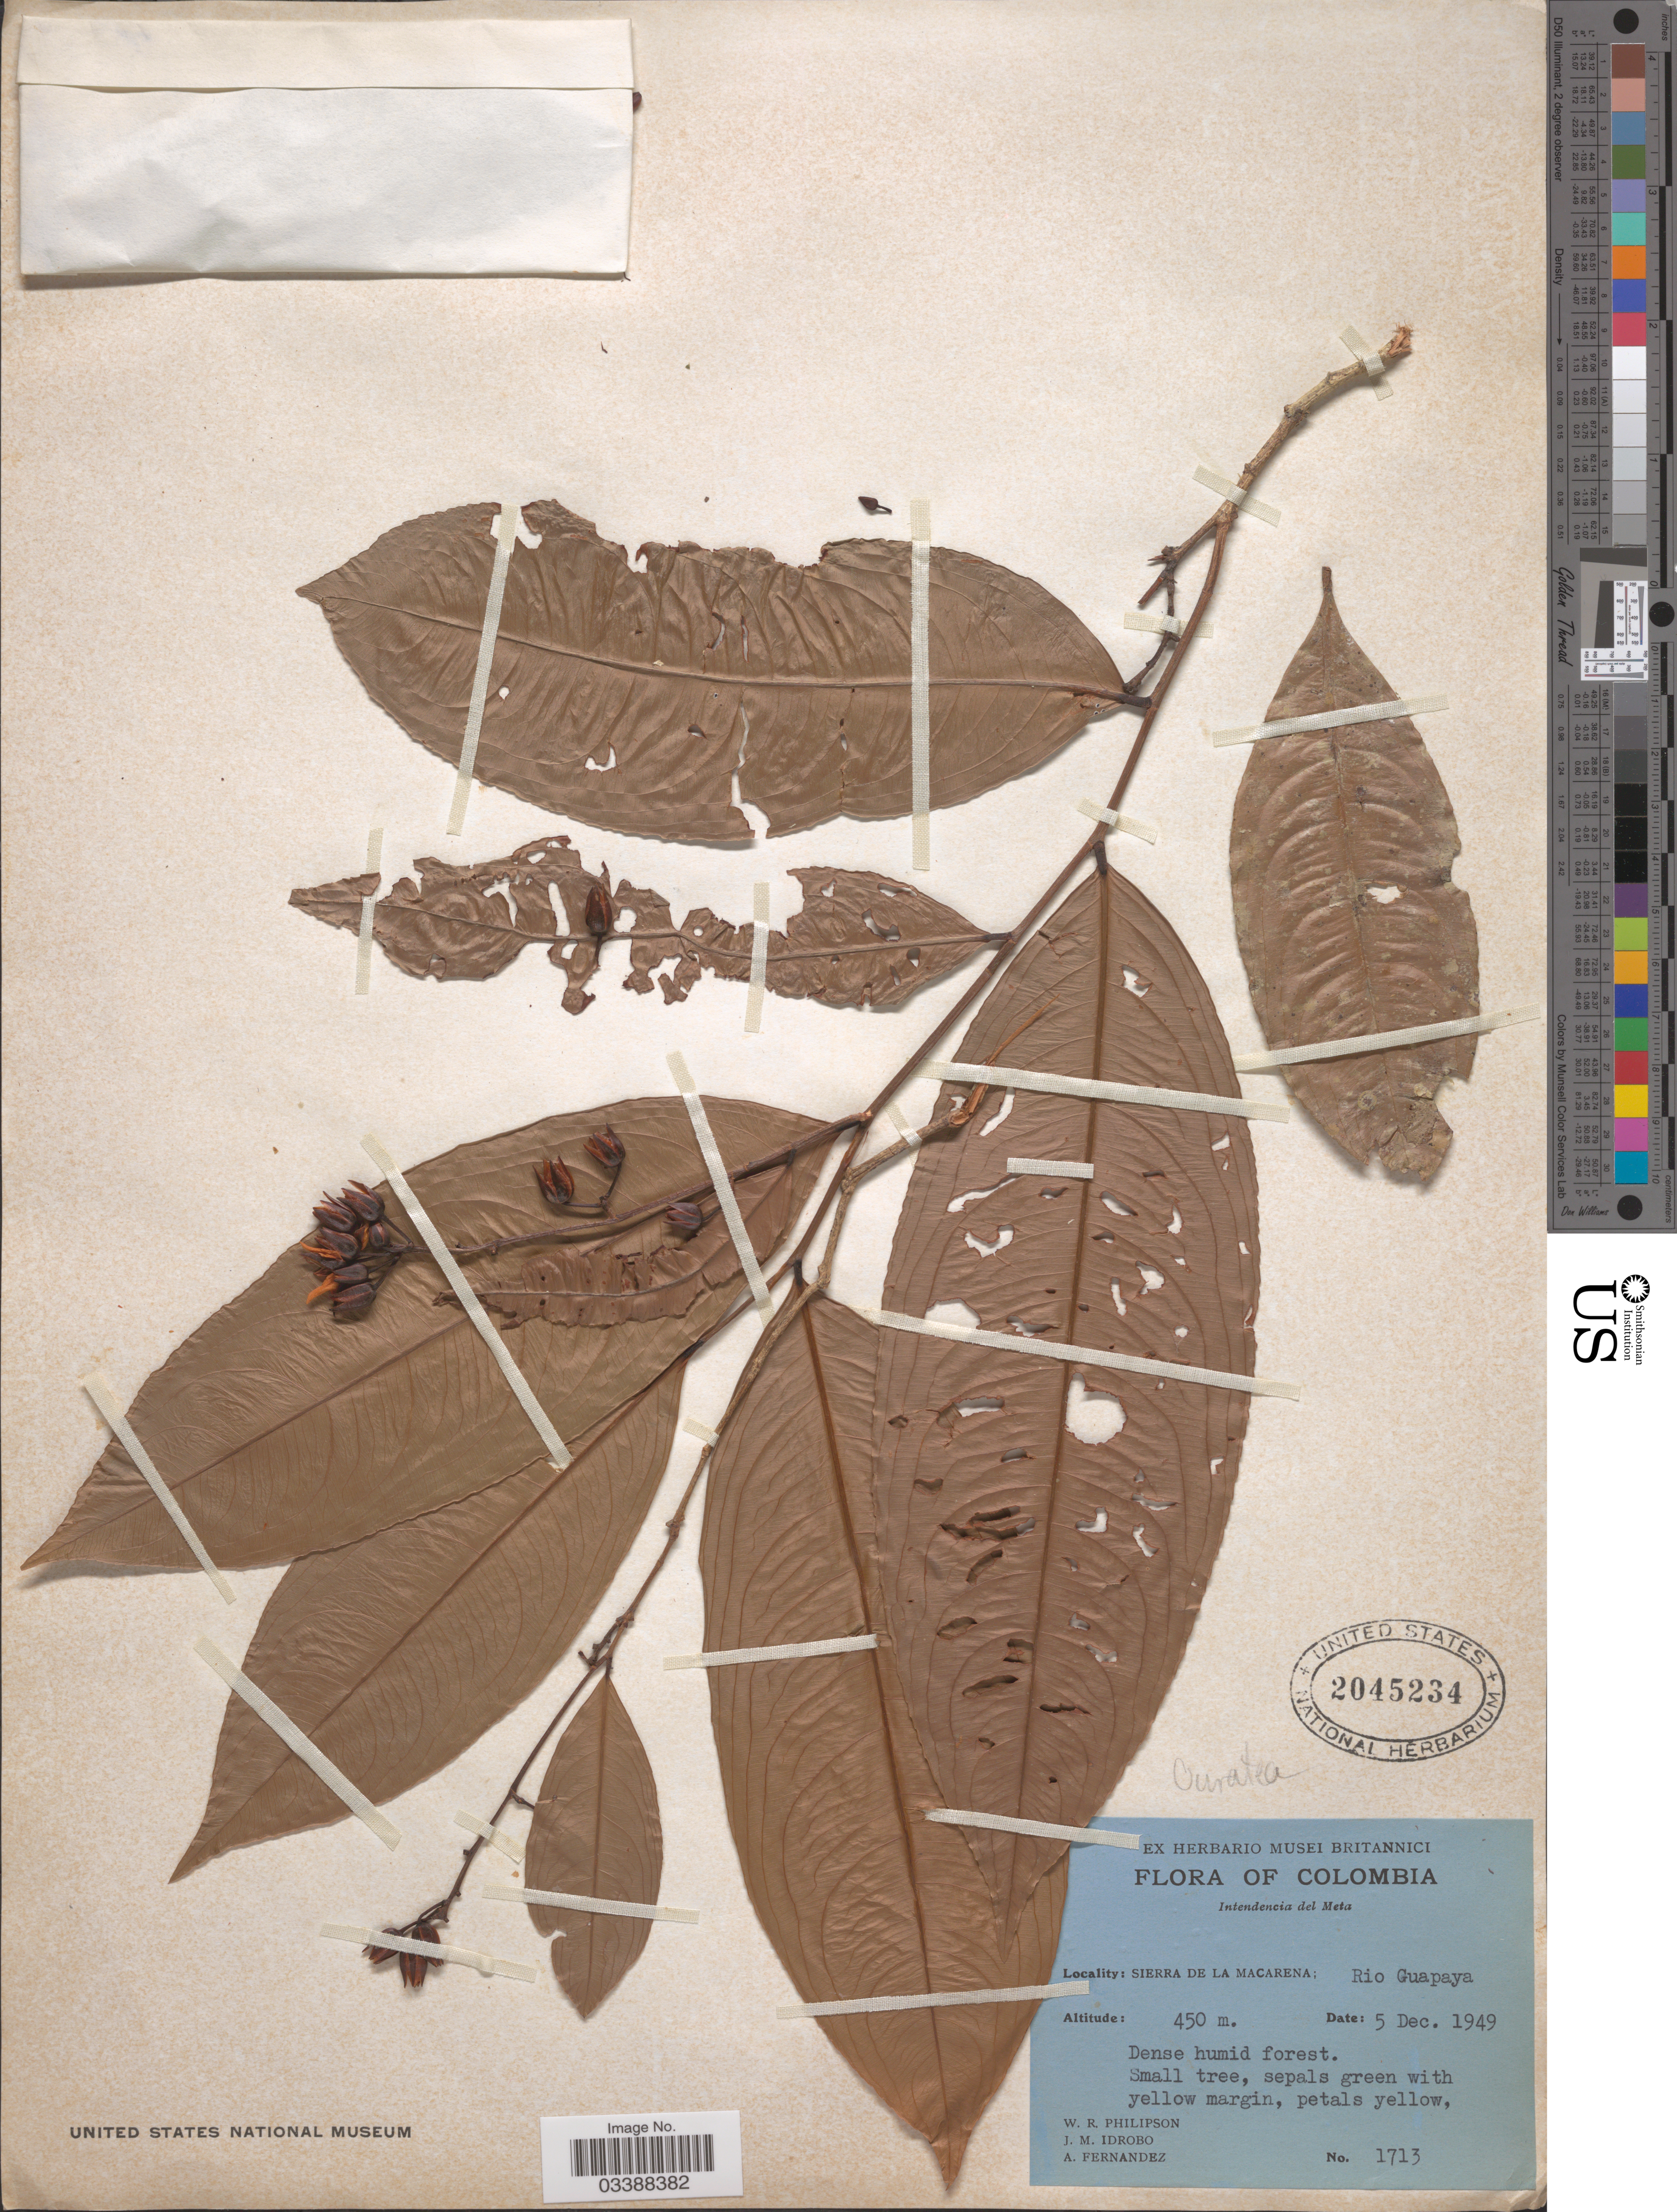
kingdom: Plantae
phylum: Tracheophyta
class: Magnoliopsida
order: Malpighiales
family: Ochnaceae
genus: Ouratea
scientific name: Ouratea sp.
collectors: W. R. Philipson, J. M. Idrobo & A. Fernandez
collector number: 1713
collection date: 1949-12-05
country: Colombia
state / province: Meta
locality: Intendencia del Meta. Sierra de La Macarena; Rio Guapaya.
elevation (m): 450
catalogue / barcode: US 2045234